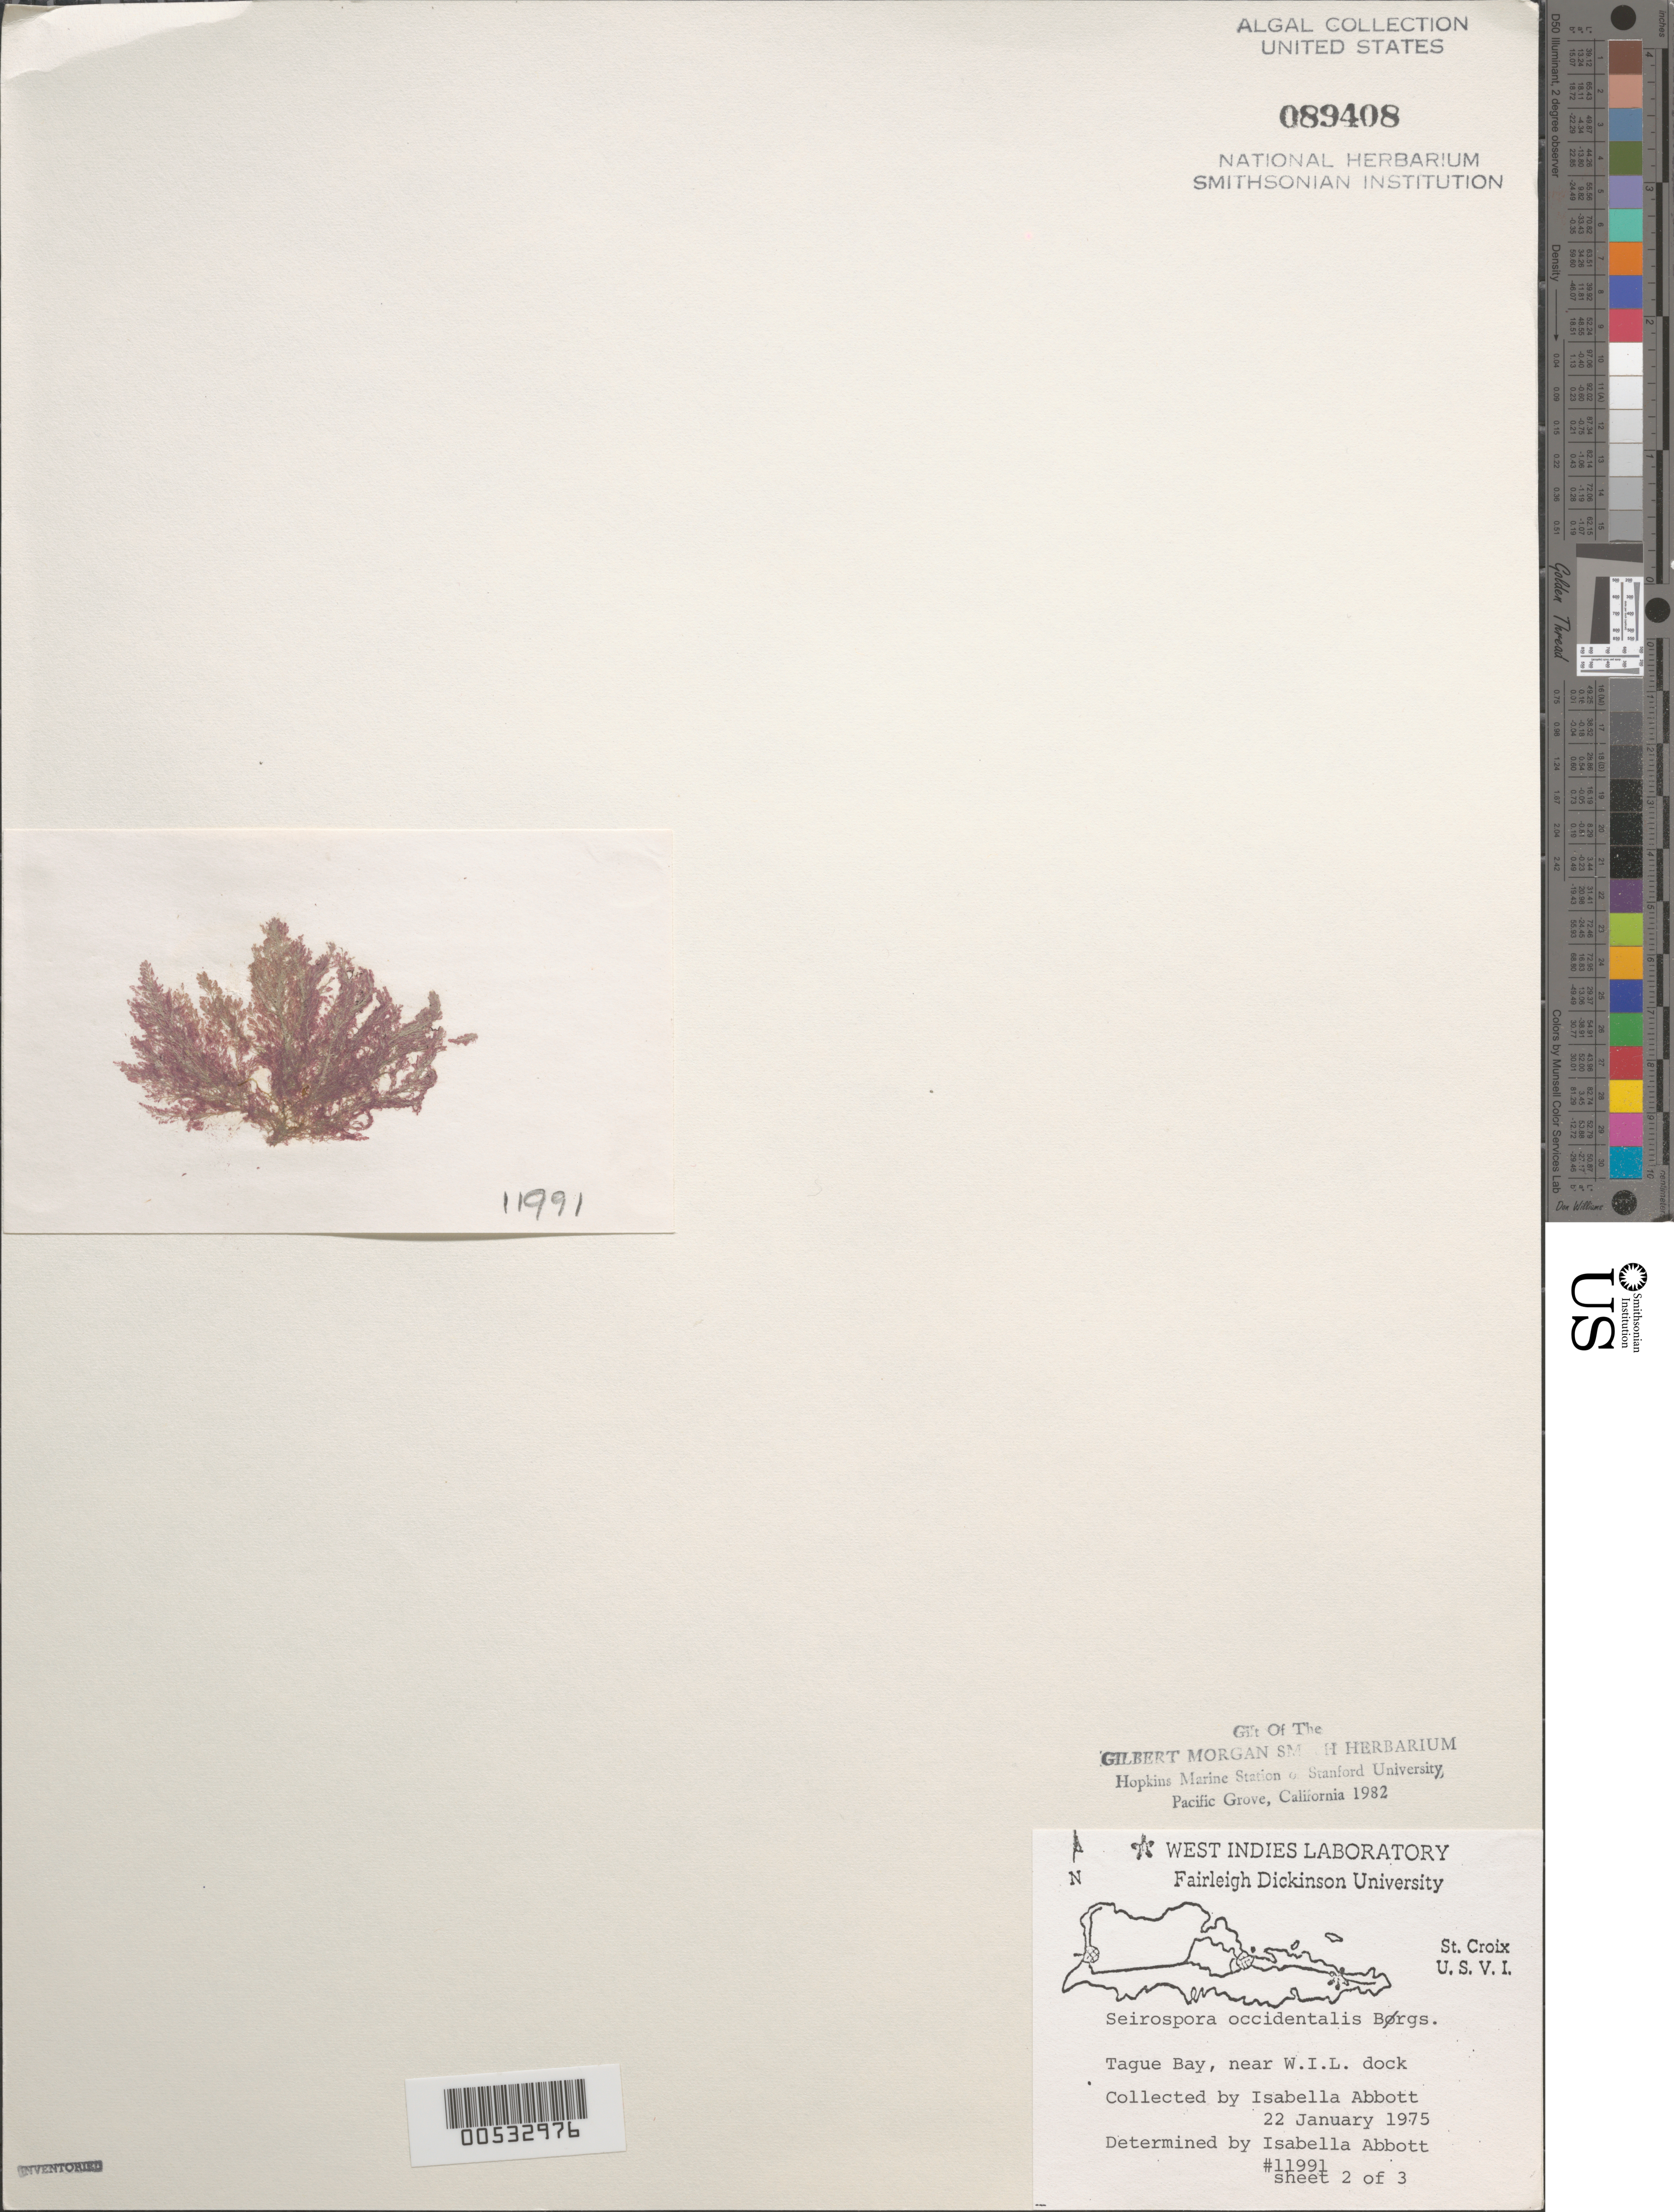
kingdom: Plantae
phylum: Rhodophyta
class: Florideophyceae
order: Ceramiales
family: Callithamniaceae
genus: Seirospora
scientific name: Seirospora occidentalis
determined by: Abbott, Isabella A.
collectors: I. A. Abbott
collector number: IAA 11991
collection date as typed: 22 Jan 1975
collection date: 1975-01-22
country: U.S. Virgin Islands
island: St. Croix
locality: Tague Bay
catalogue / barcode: US 89408